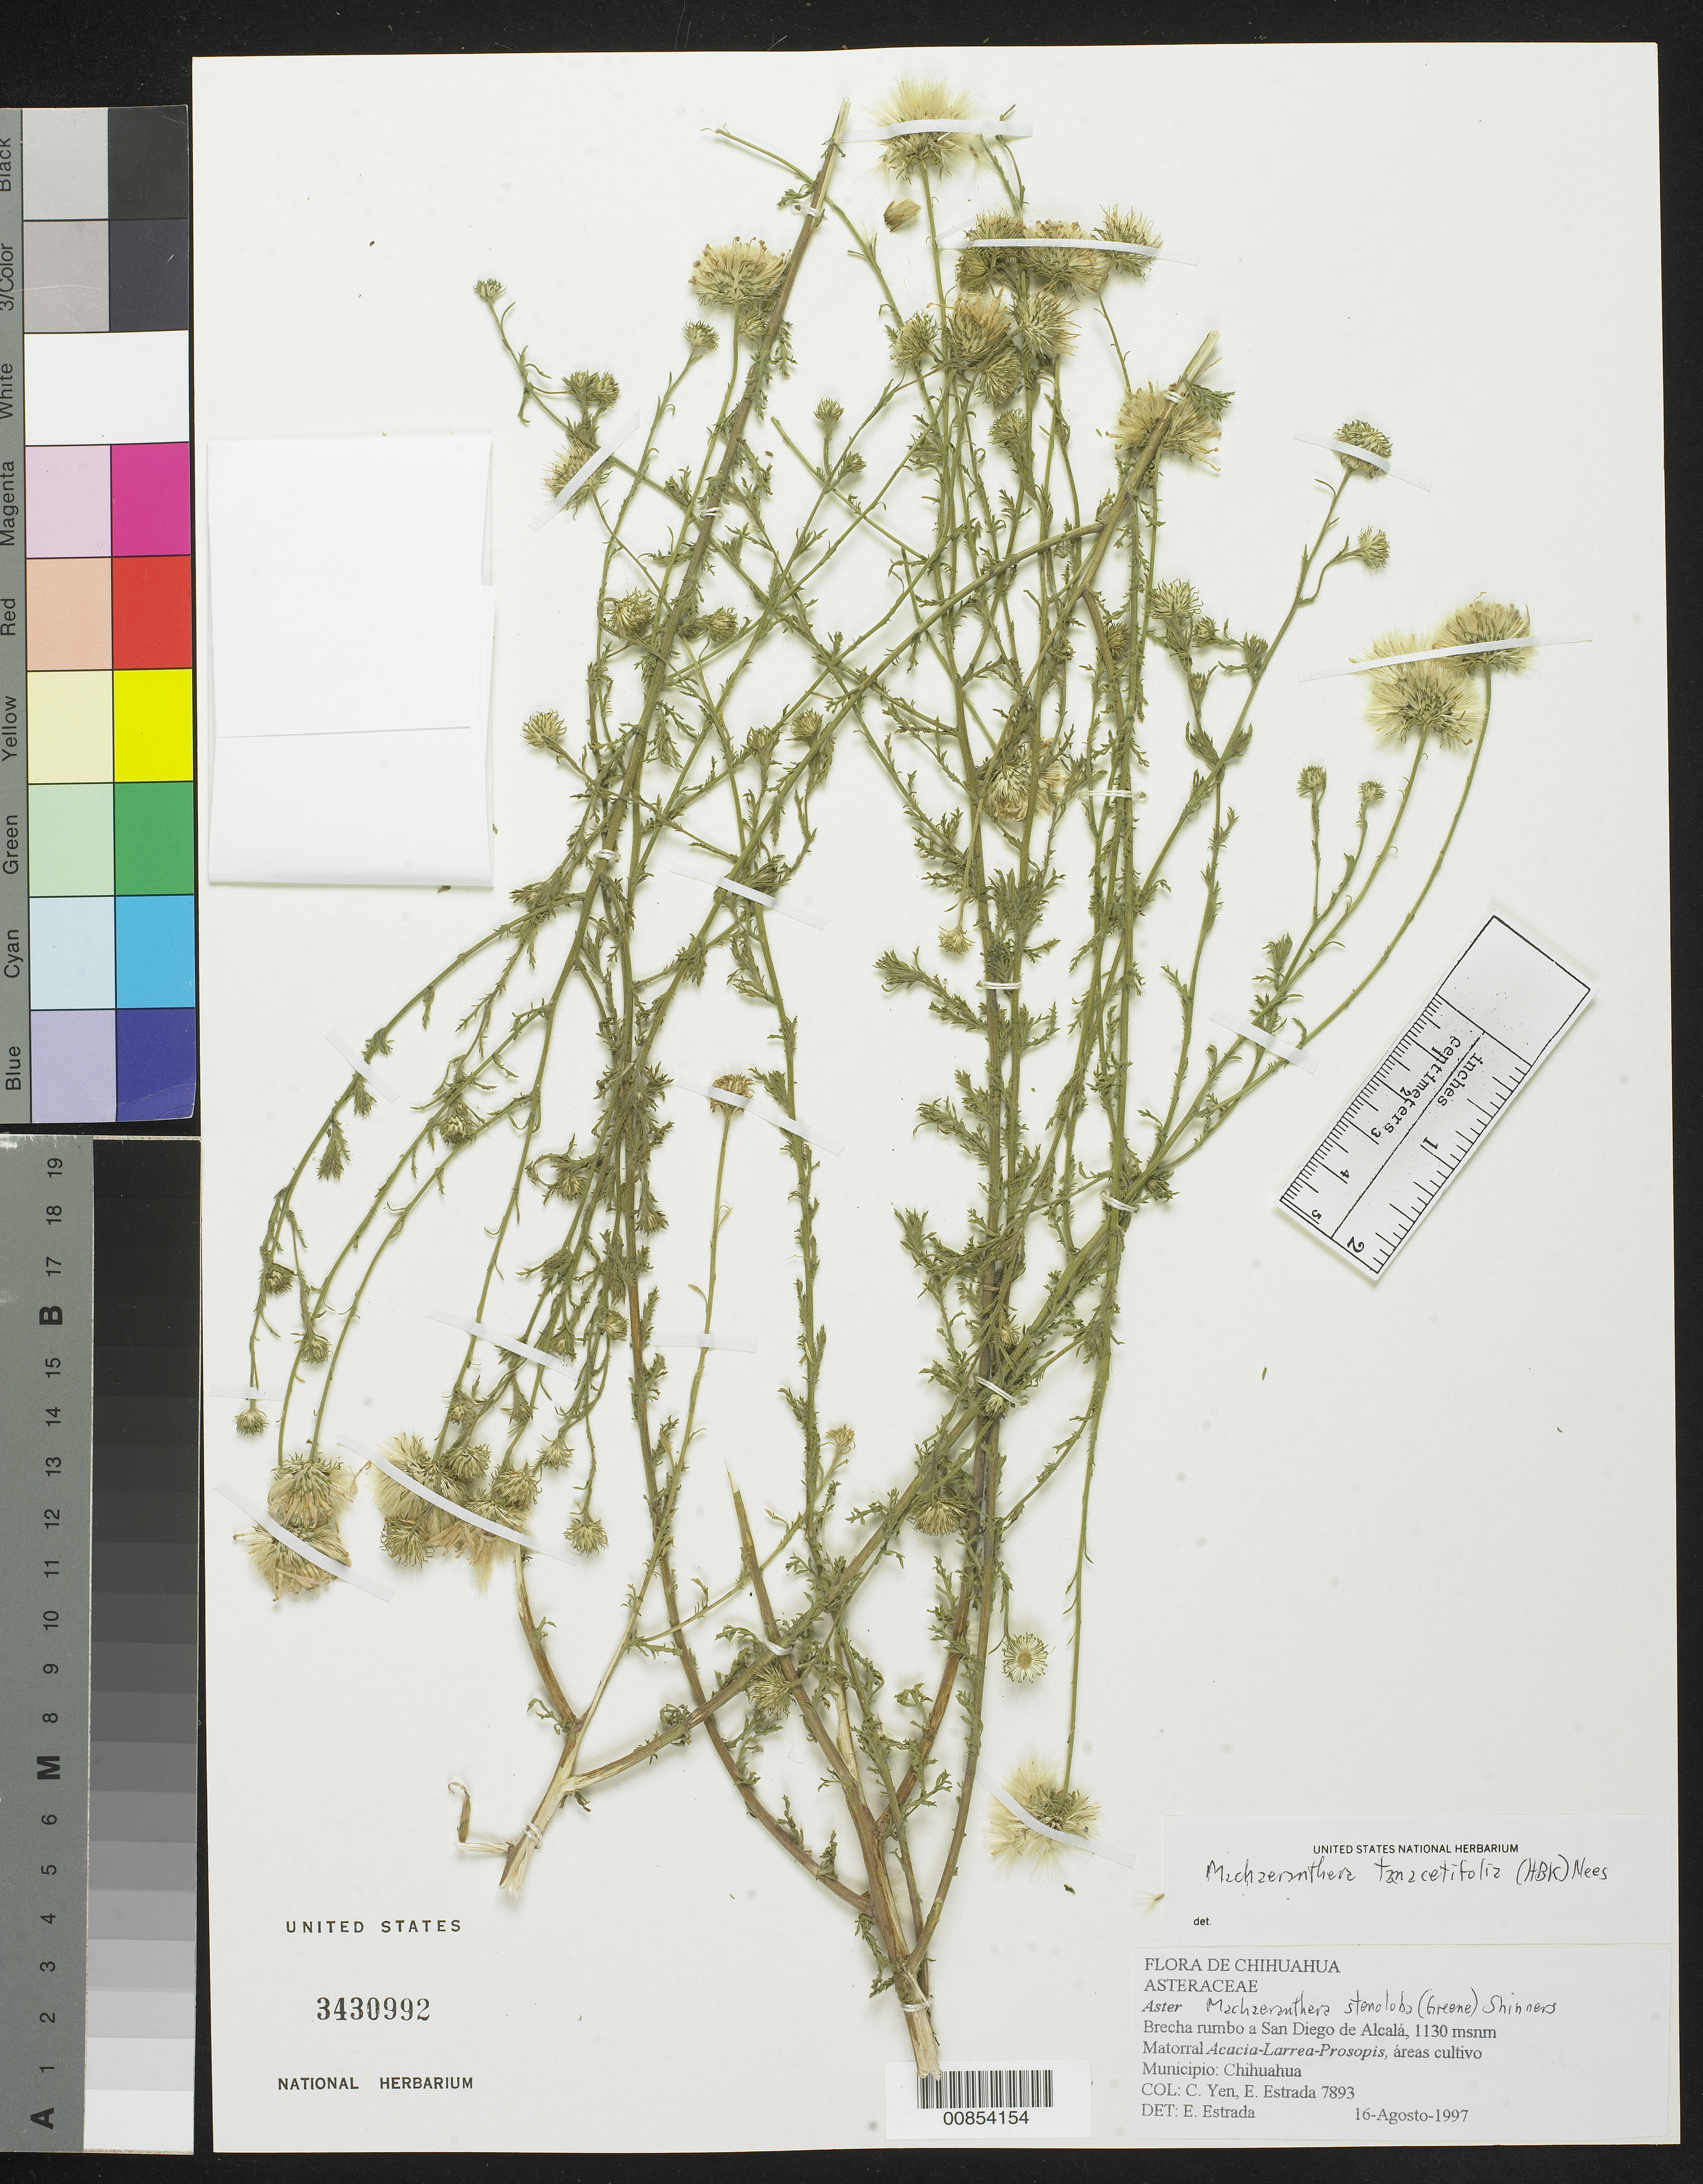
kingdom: Plantae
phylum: Tracheophyta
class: Magnoliopsida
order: Asterales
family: Asteraceae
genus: Machaeranthera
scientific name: Machaeranthera tanacetifolia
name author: (Kunth) Nees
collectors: Y. C. Yang & E. Estrada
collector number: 7893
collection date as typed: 16 Aug 1997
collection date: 1997-08-16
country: Mexico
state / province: Chihuahua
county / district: Chihuahua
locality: Brecha rumbo a San Diego de Alcalá.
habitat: Matorral de Acacia-Larrea-Prosopis, áreas de cultivo.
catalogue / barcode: US 3430992